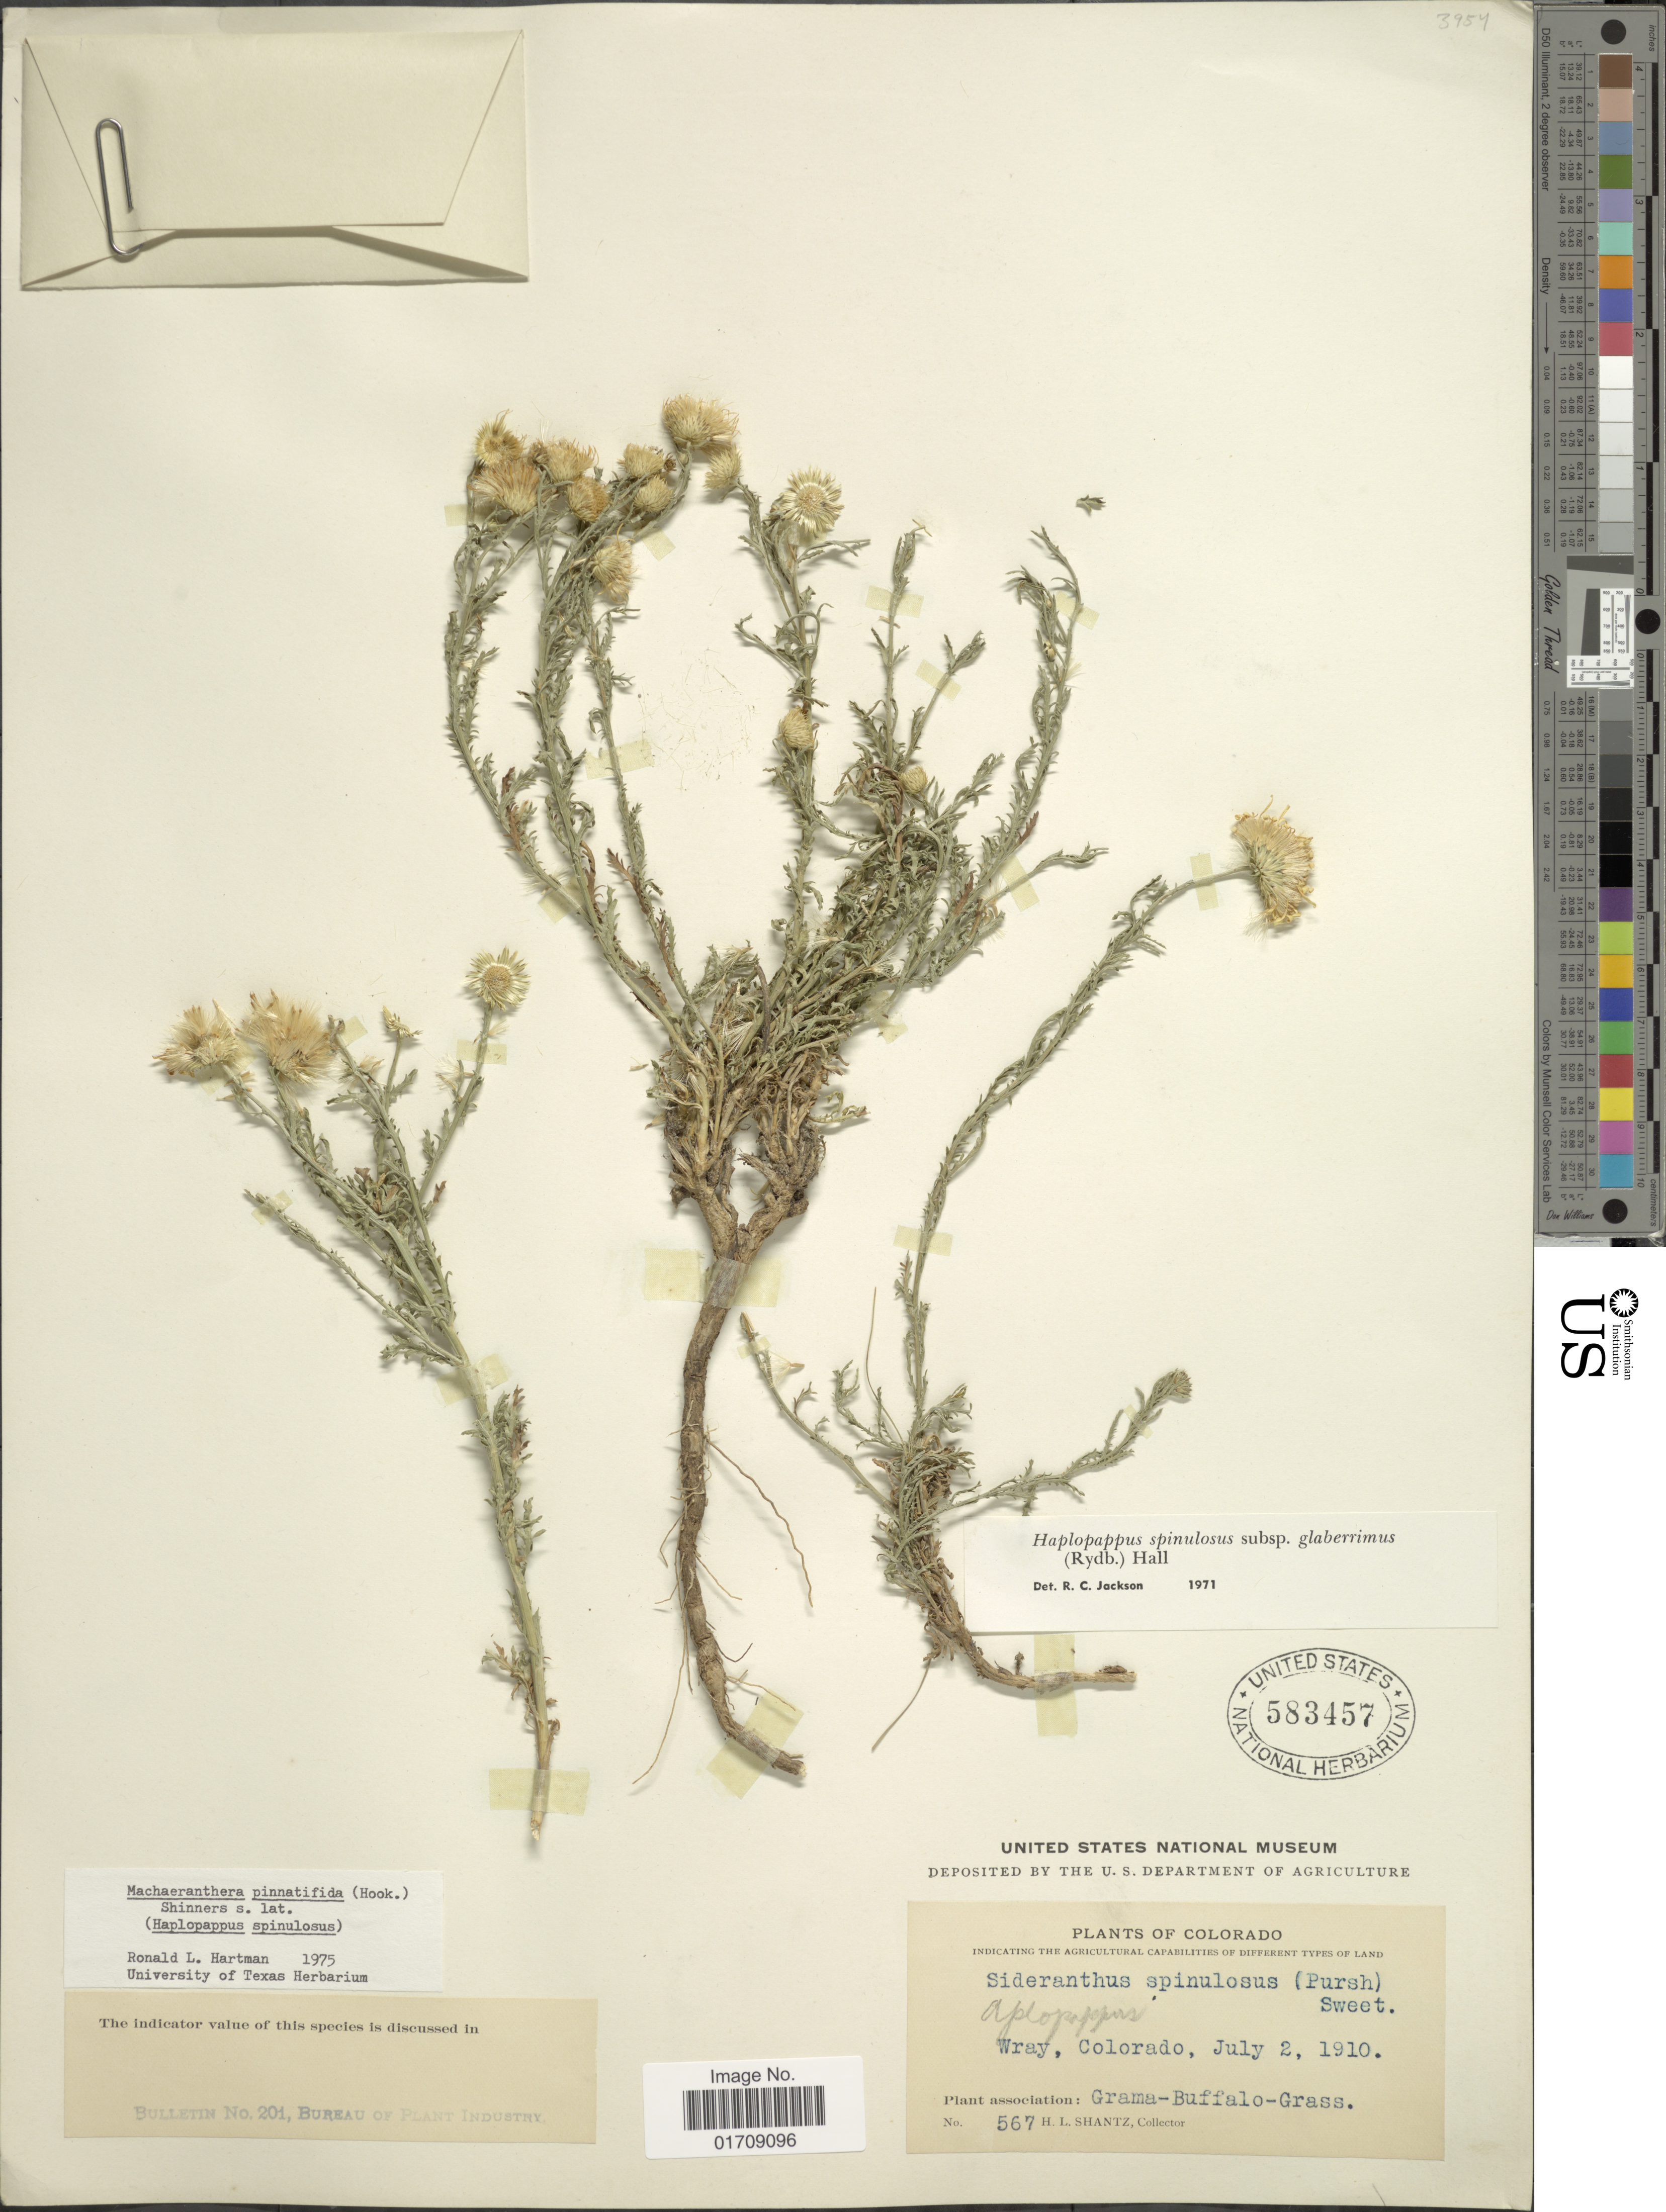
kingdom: Plantae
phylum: Tracheophyta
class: Magnoliopsida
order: Asterales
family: Asteraceae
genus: Machaeranthera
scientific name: Machaeranthera pinnatifida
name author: (Hook.) Shinners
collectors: H. Shantz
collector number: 567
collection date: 1910-07-02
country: United States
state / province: Colorado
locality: Wray, Grama-Buffalo-Grass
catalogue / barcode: US 583457